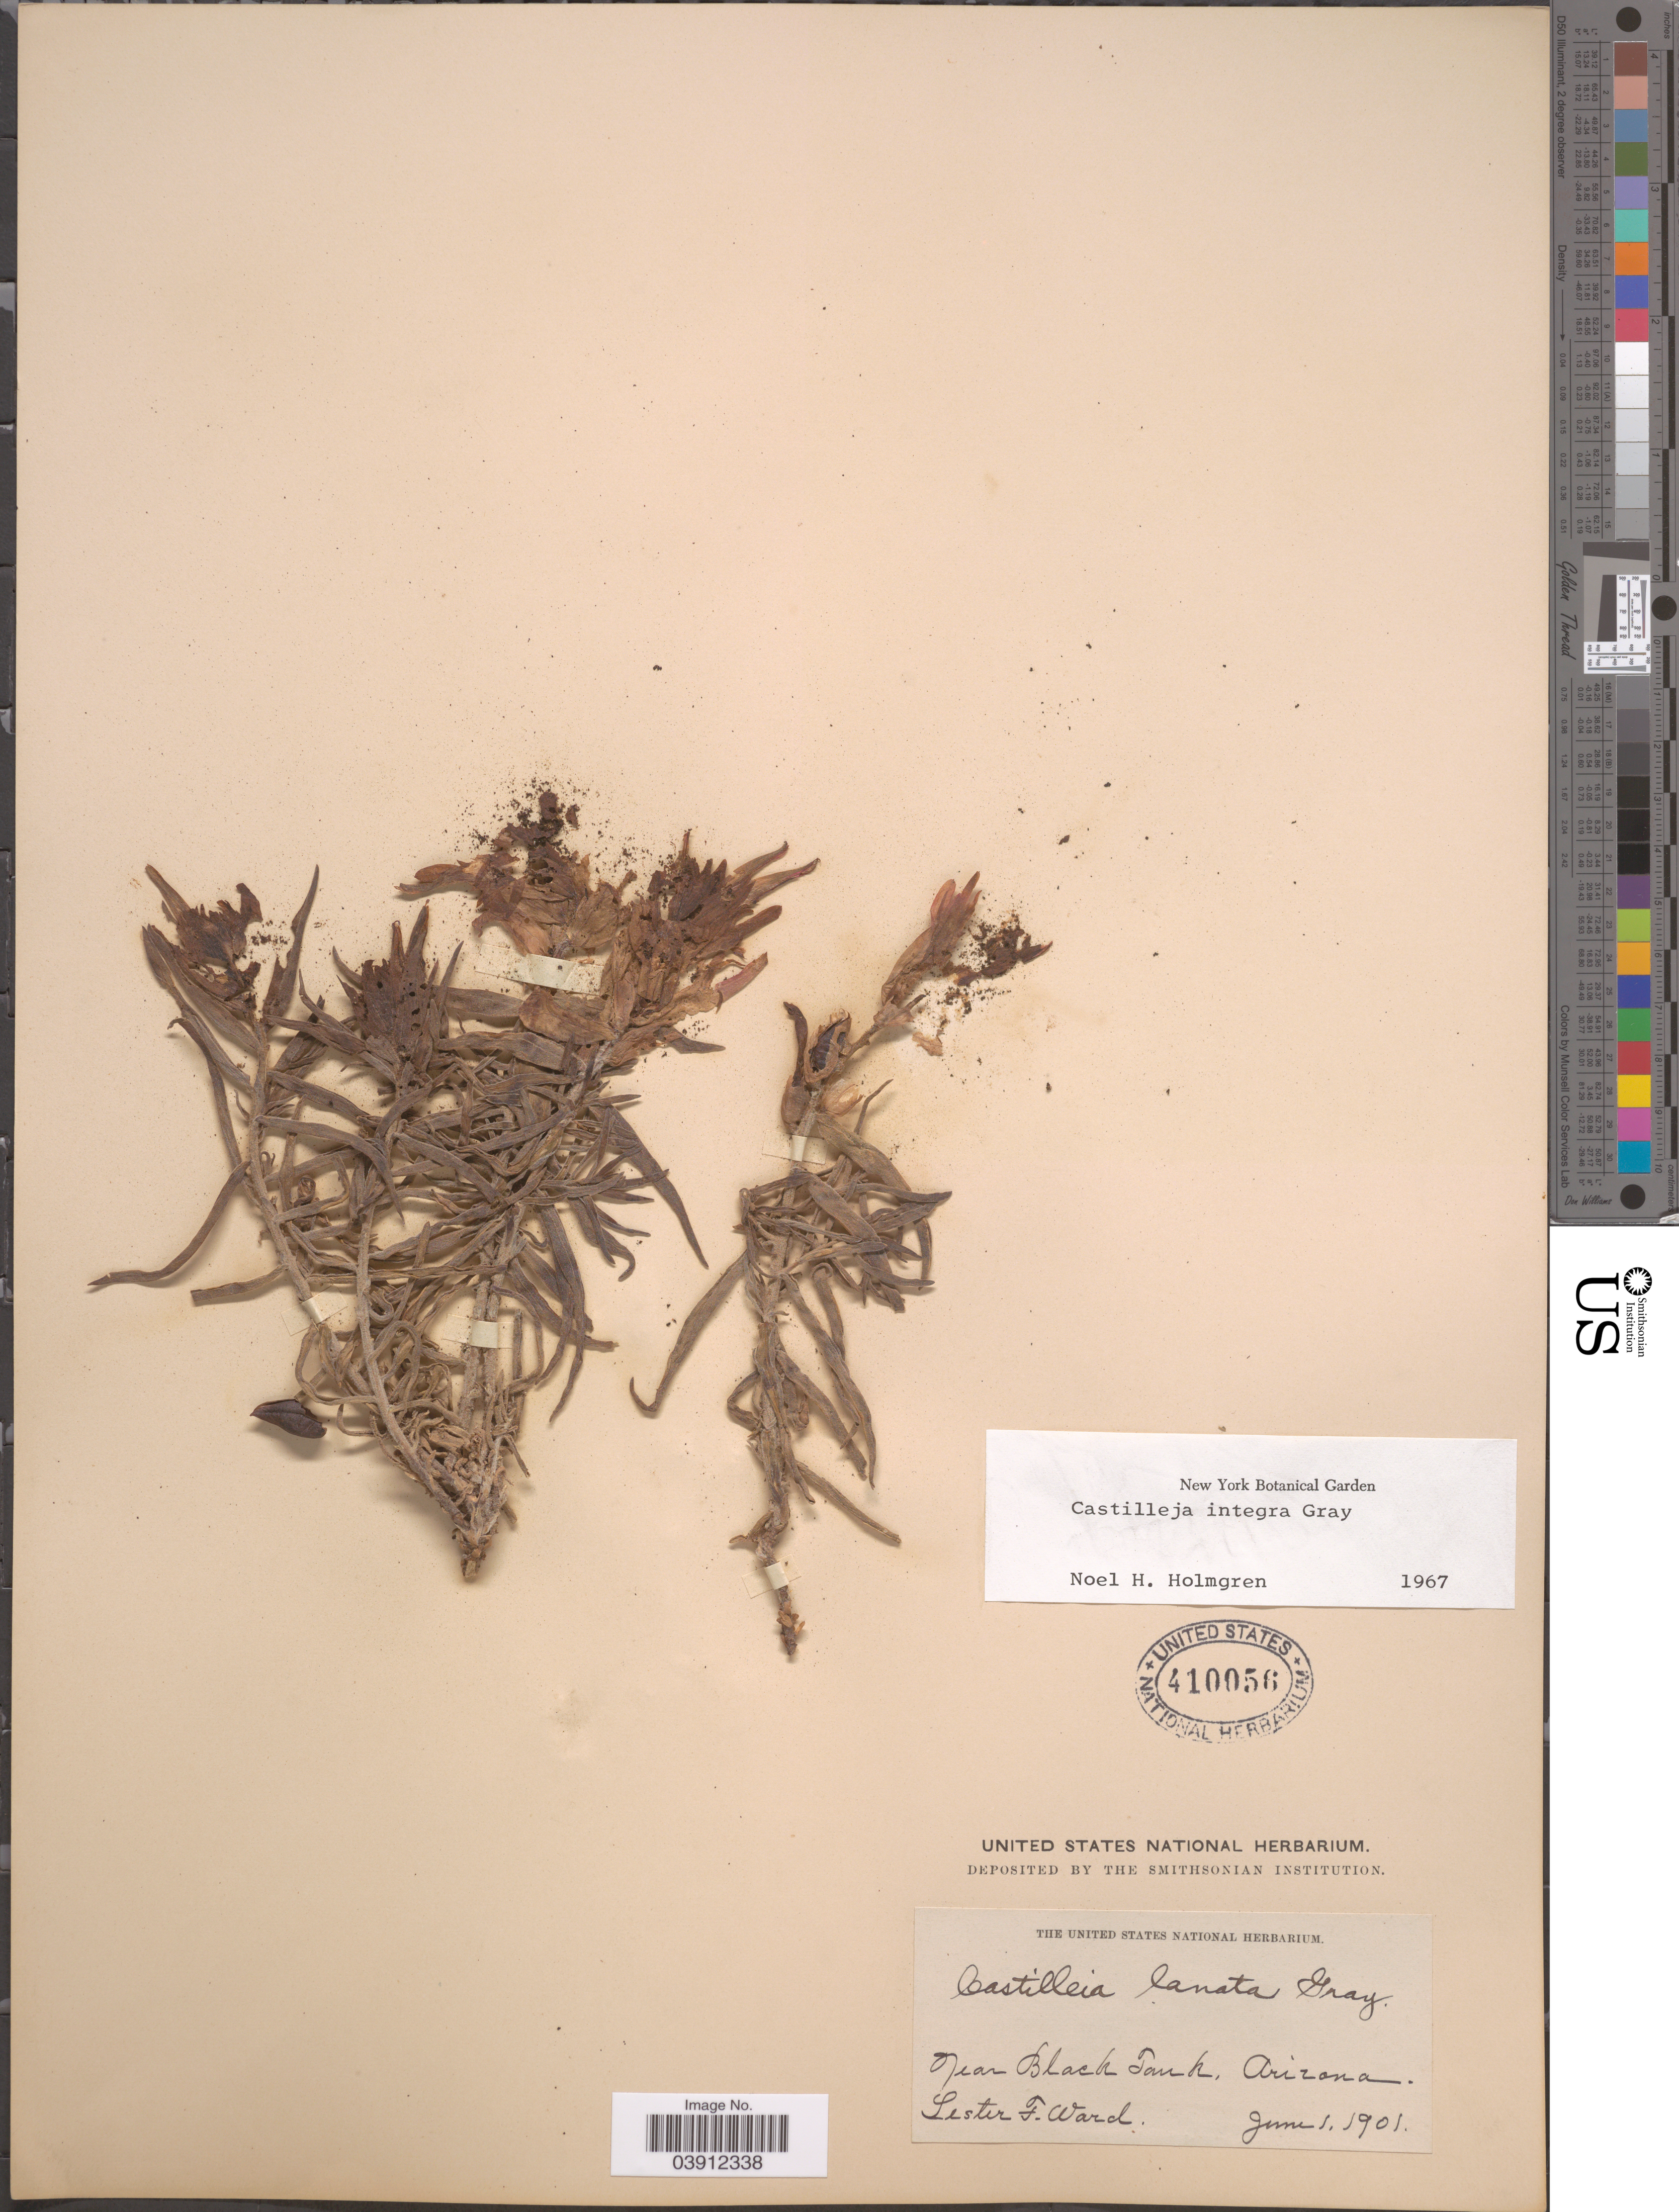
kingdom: Plantae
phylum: Tracheophyta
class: Magnoliopsida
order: Lamiales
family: Orobanchaceae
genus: Castilleja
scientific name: Castilleja integra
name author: A. Gray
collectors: L. F. Ward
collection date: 1901-06-01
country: United States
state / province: Arizona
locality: Near Black Tank.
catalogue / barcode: US 410056